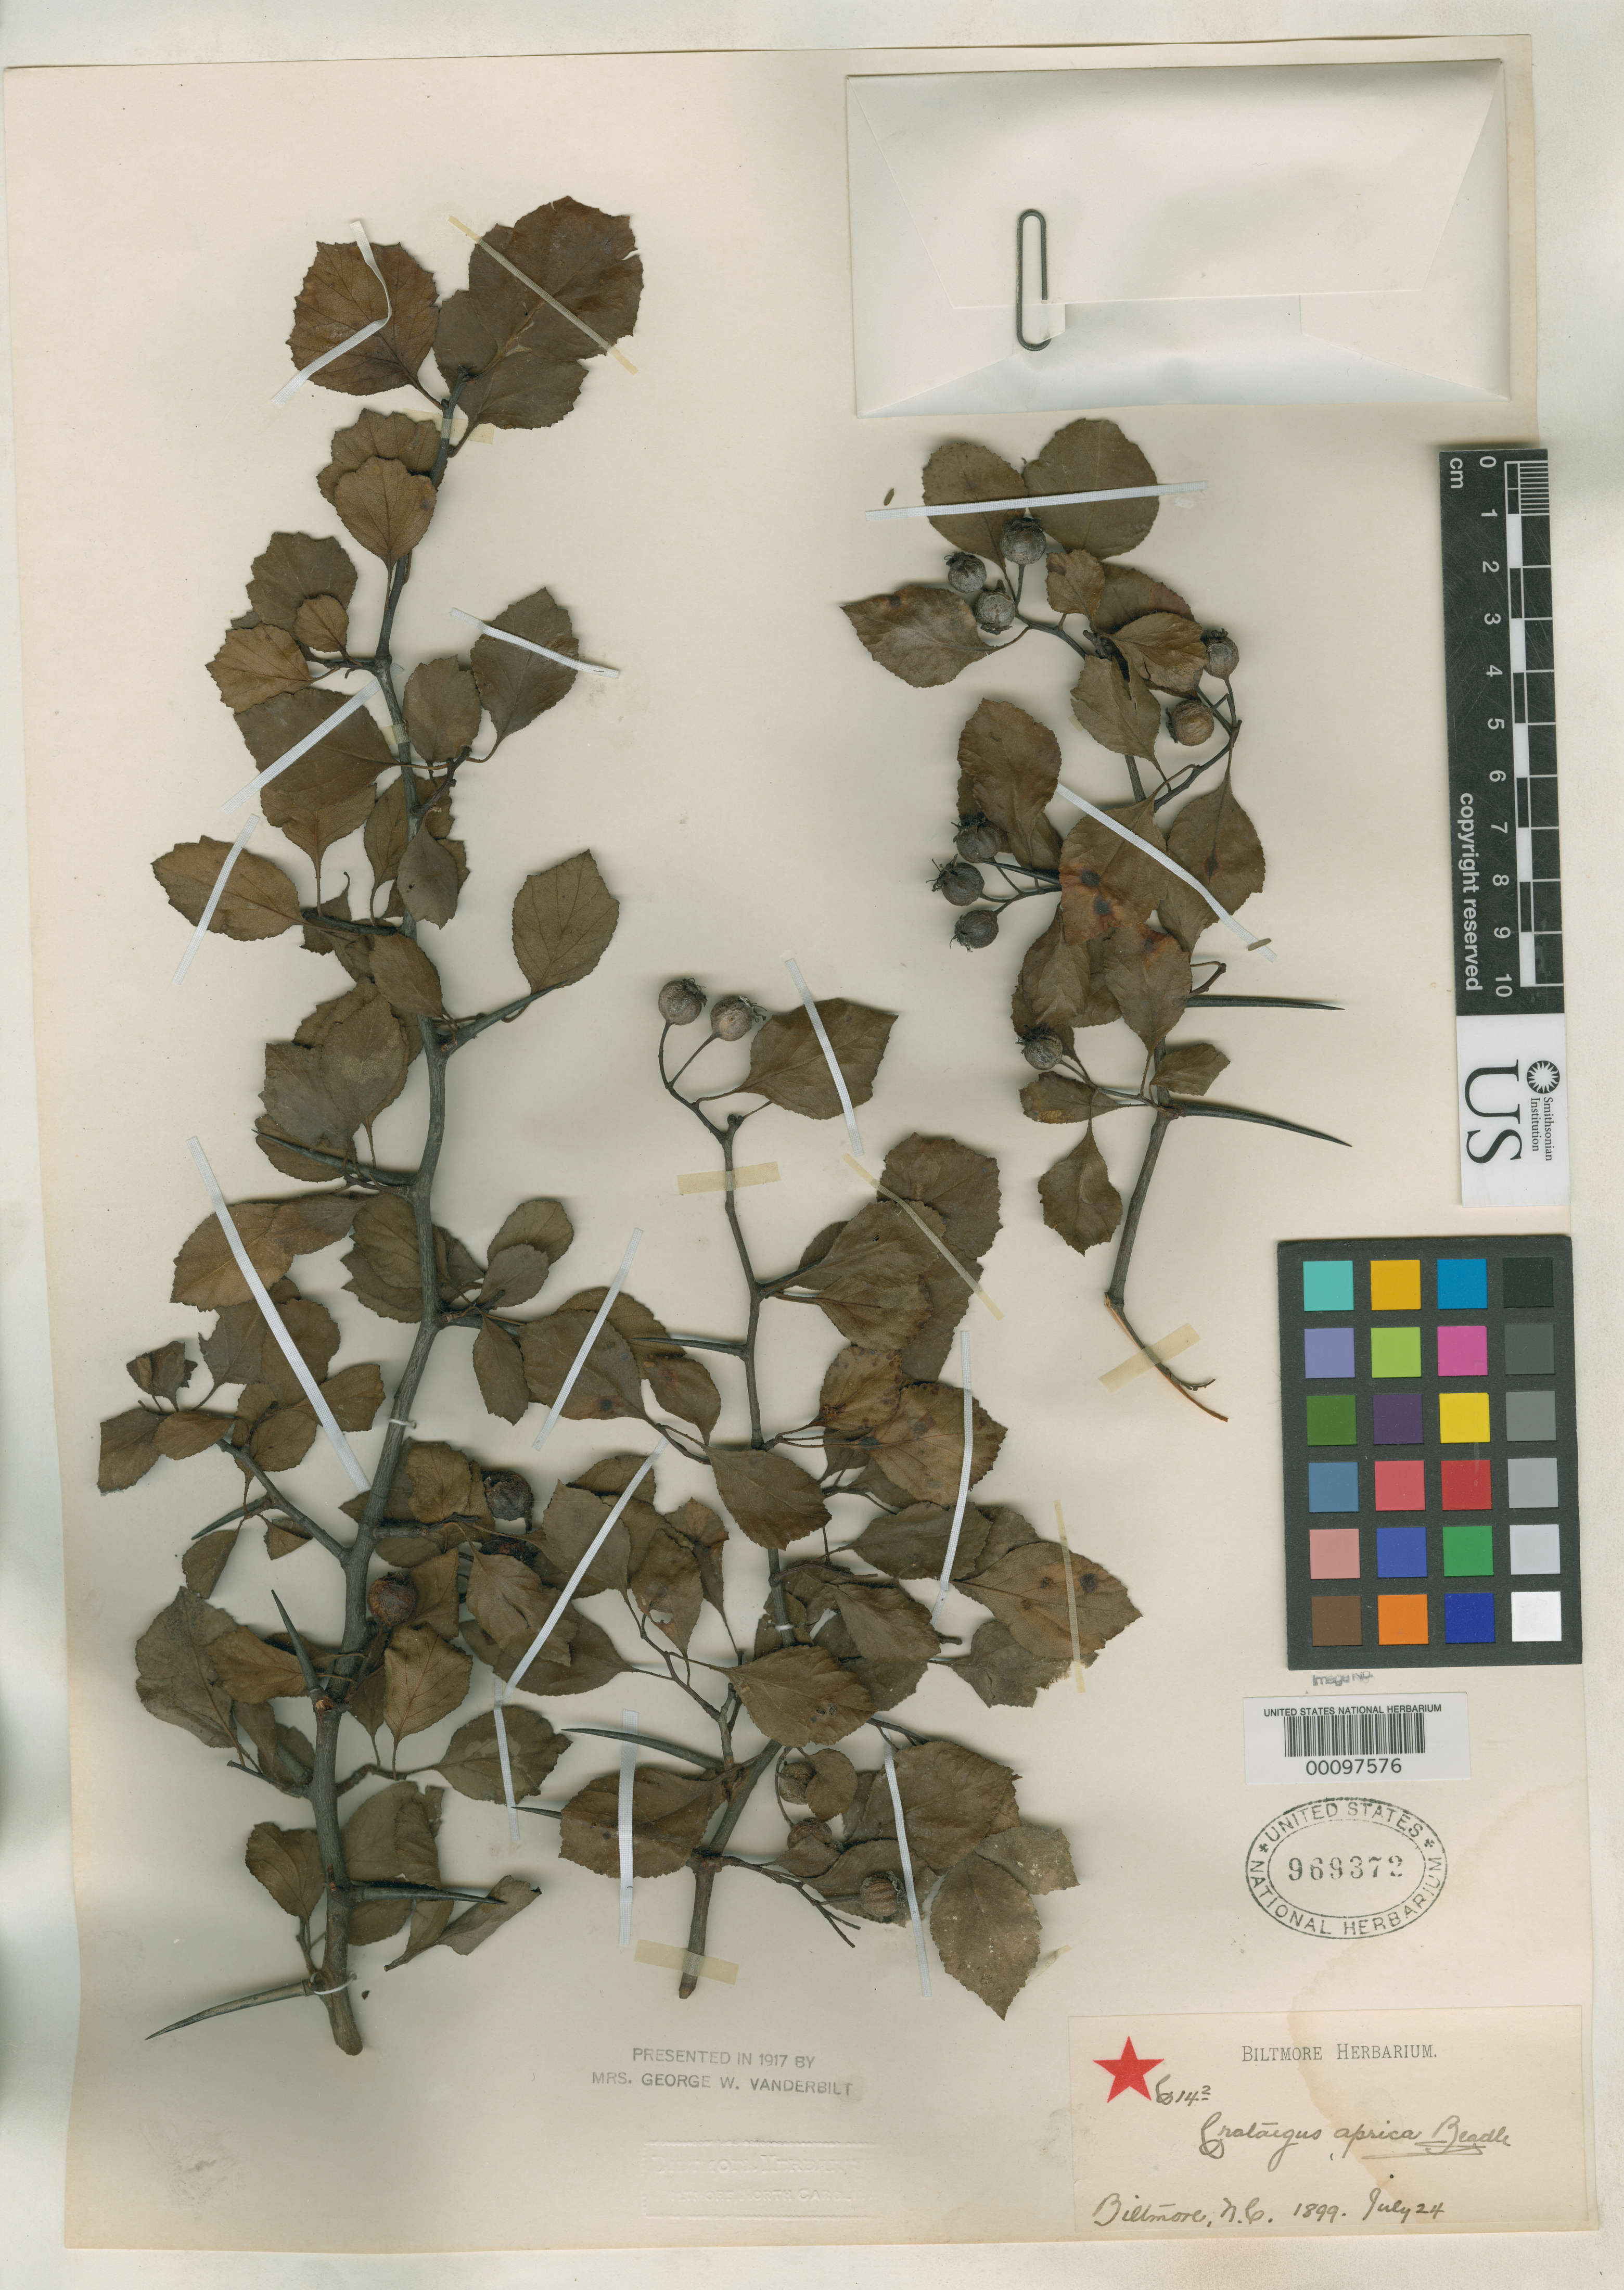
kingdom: Plantae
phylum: Tracheophyta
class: Magnoliopsida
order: Rosales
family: Rosaceae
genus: Crataegus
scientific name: Crataegus aprica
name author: Beadle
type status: Type Collection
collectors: ex herb. Biltmore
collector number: C 14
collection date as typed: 24 Jul 1899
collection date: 1899-07-24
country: United States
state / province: North Carolina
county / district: Buncombe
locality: Biltmore.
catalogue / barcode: US 969372